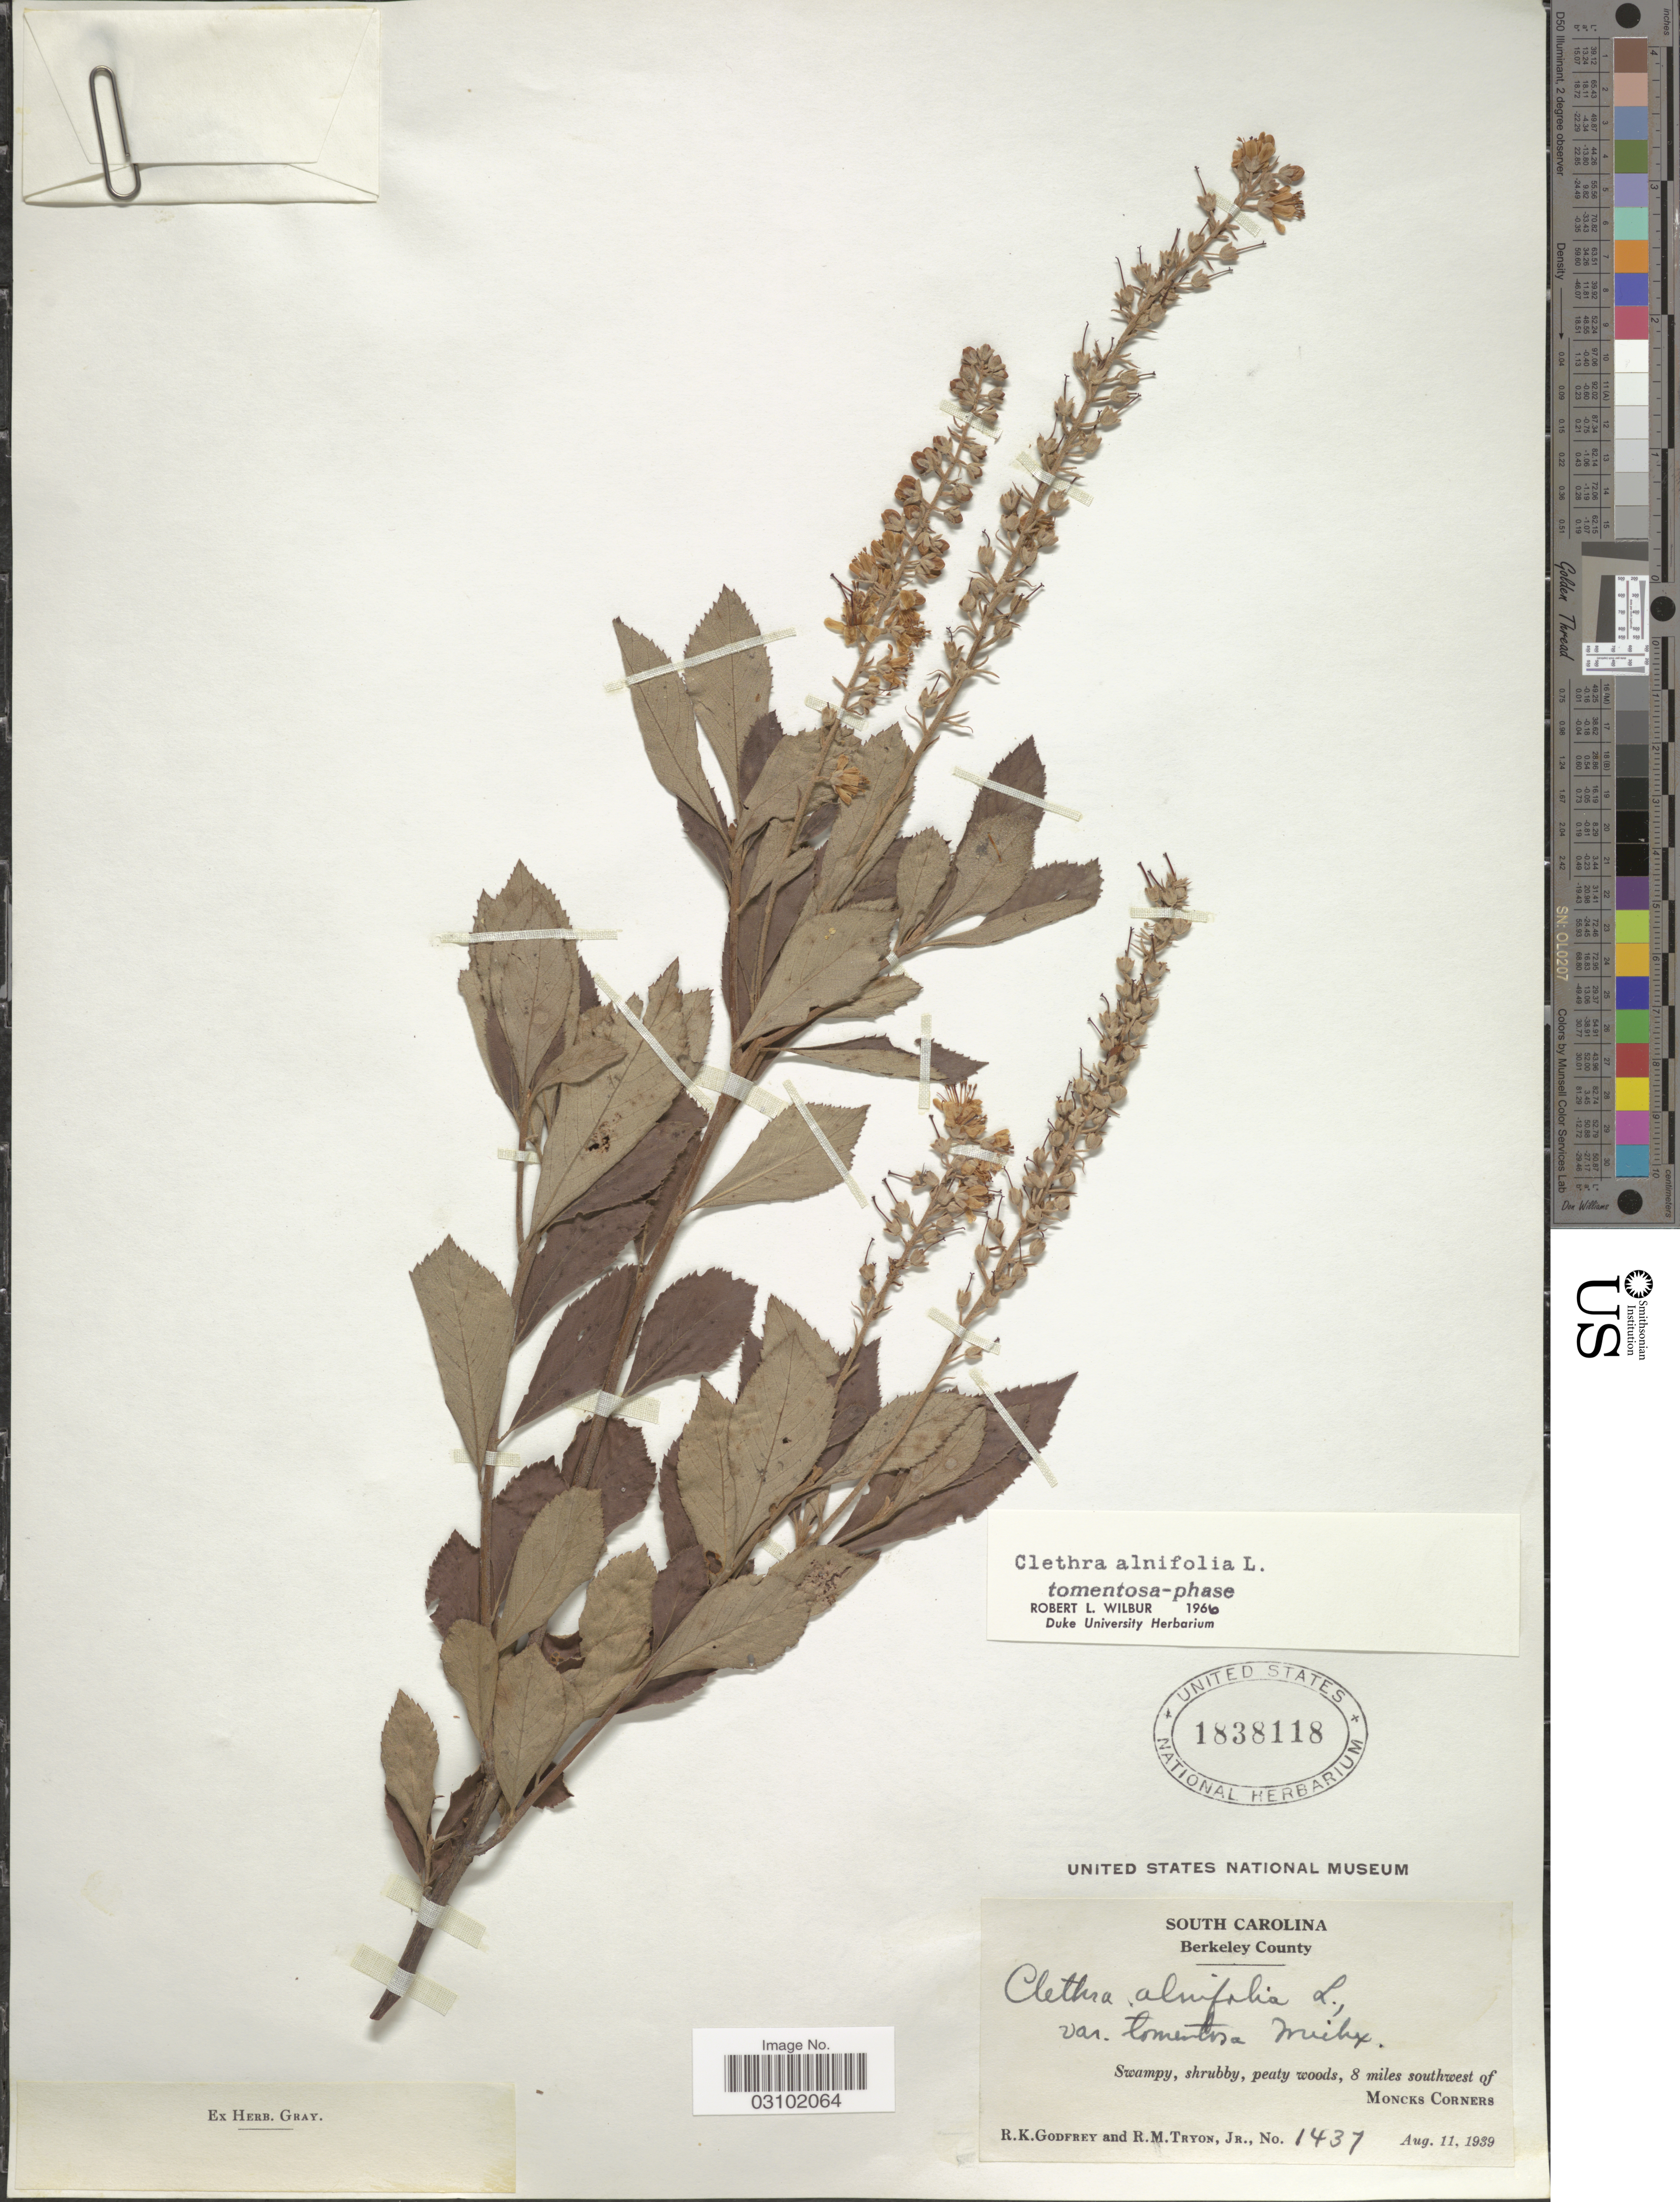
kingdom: Plantae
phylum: Tracheophyta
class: Magnoliopsida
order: Ericales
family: Clethraceae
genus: Clethra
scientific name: Clethra alnifolia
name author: L.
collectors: R. K. Godfrey & R. Tryon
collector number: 1437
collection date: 1939-08-11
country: United States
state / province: South Carolina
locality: Berkeley County, 8 miles southeast of Moncks Corners.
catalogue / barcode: US 1838118